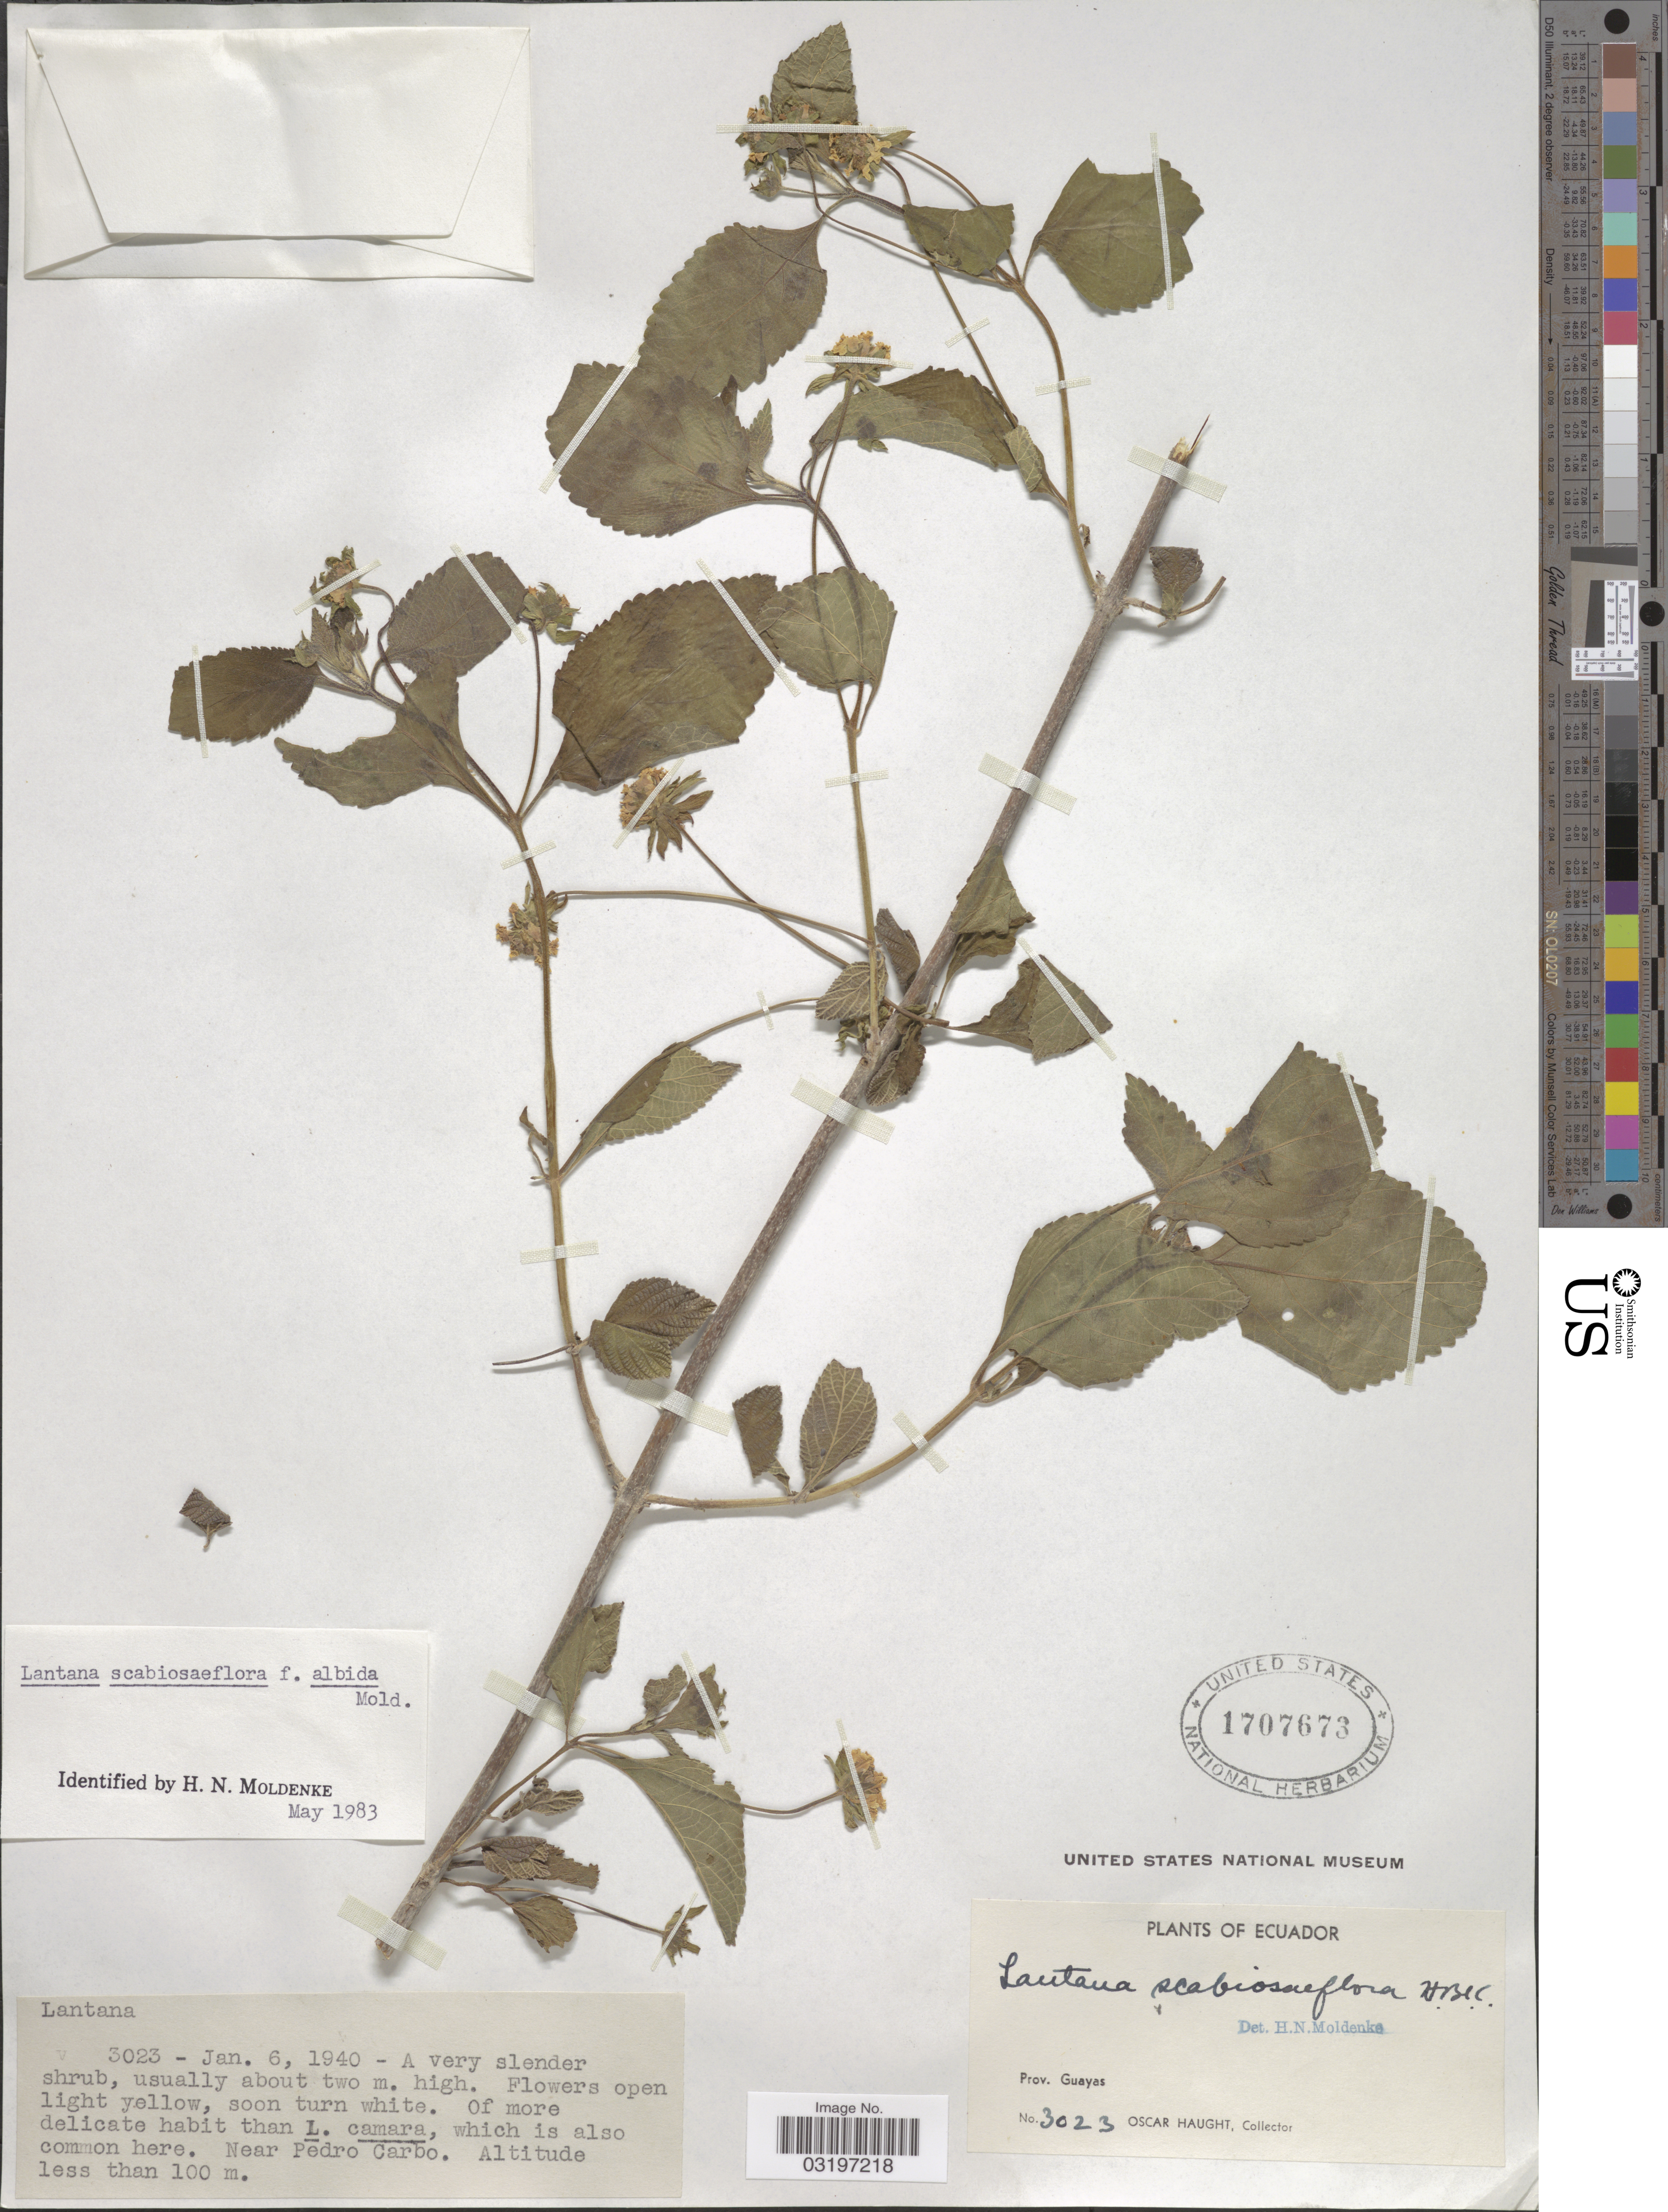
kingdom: Plantae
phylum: Tracheophyta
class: Magnoliopsida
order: Lamiales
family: Verbenaceae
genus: Lantana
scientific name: Lantana scabiosiflora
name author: Kunth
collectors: O. L. Haught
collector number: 3023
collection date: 1940-01-06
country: Ecuador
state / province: Guayas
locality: Near Pedro Carbo.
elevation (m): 100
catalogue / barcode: US 1707673